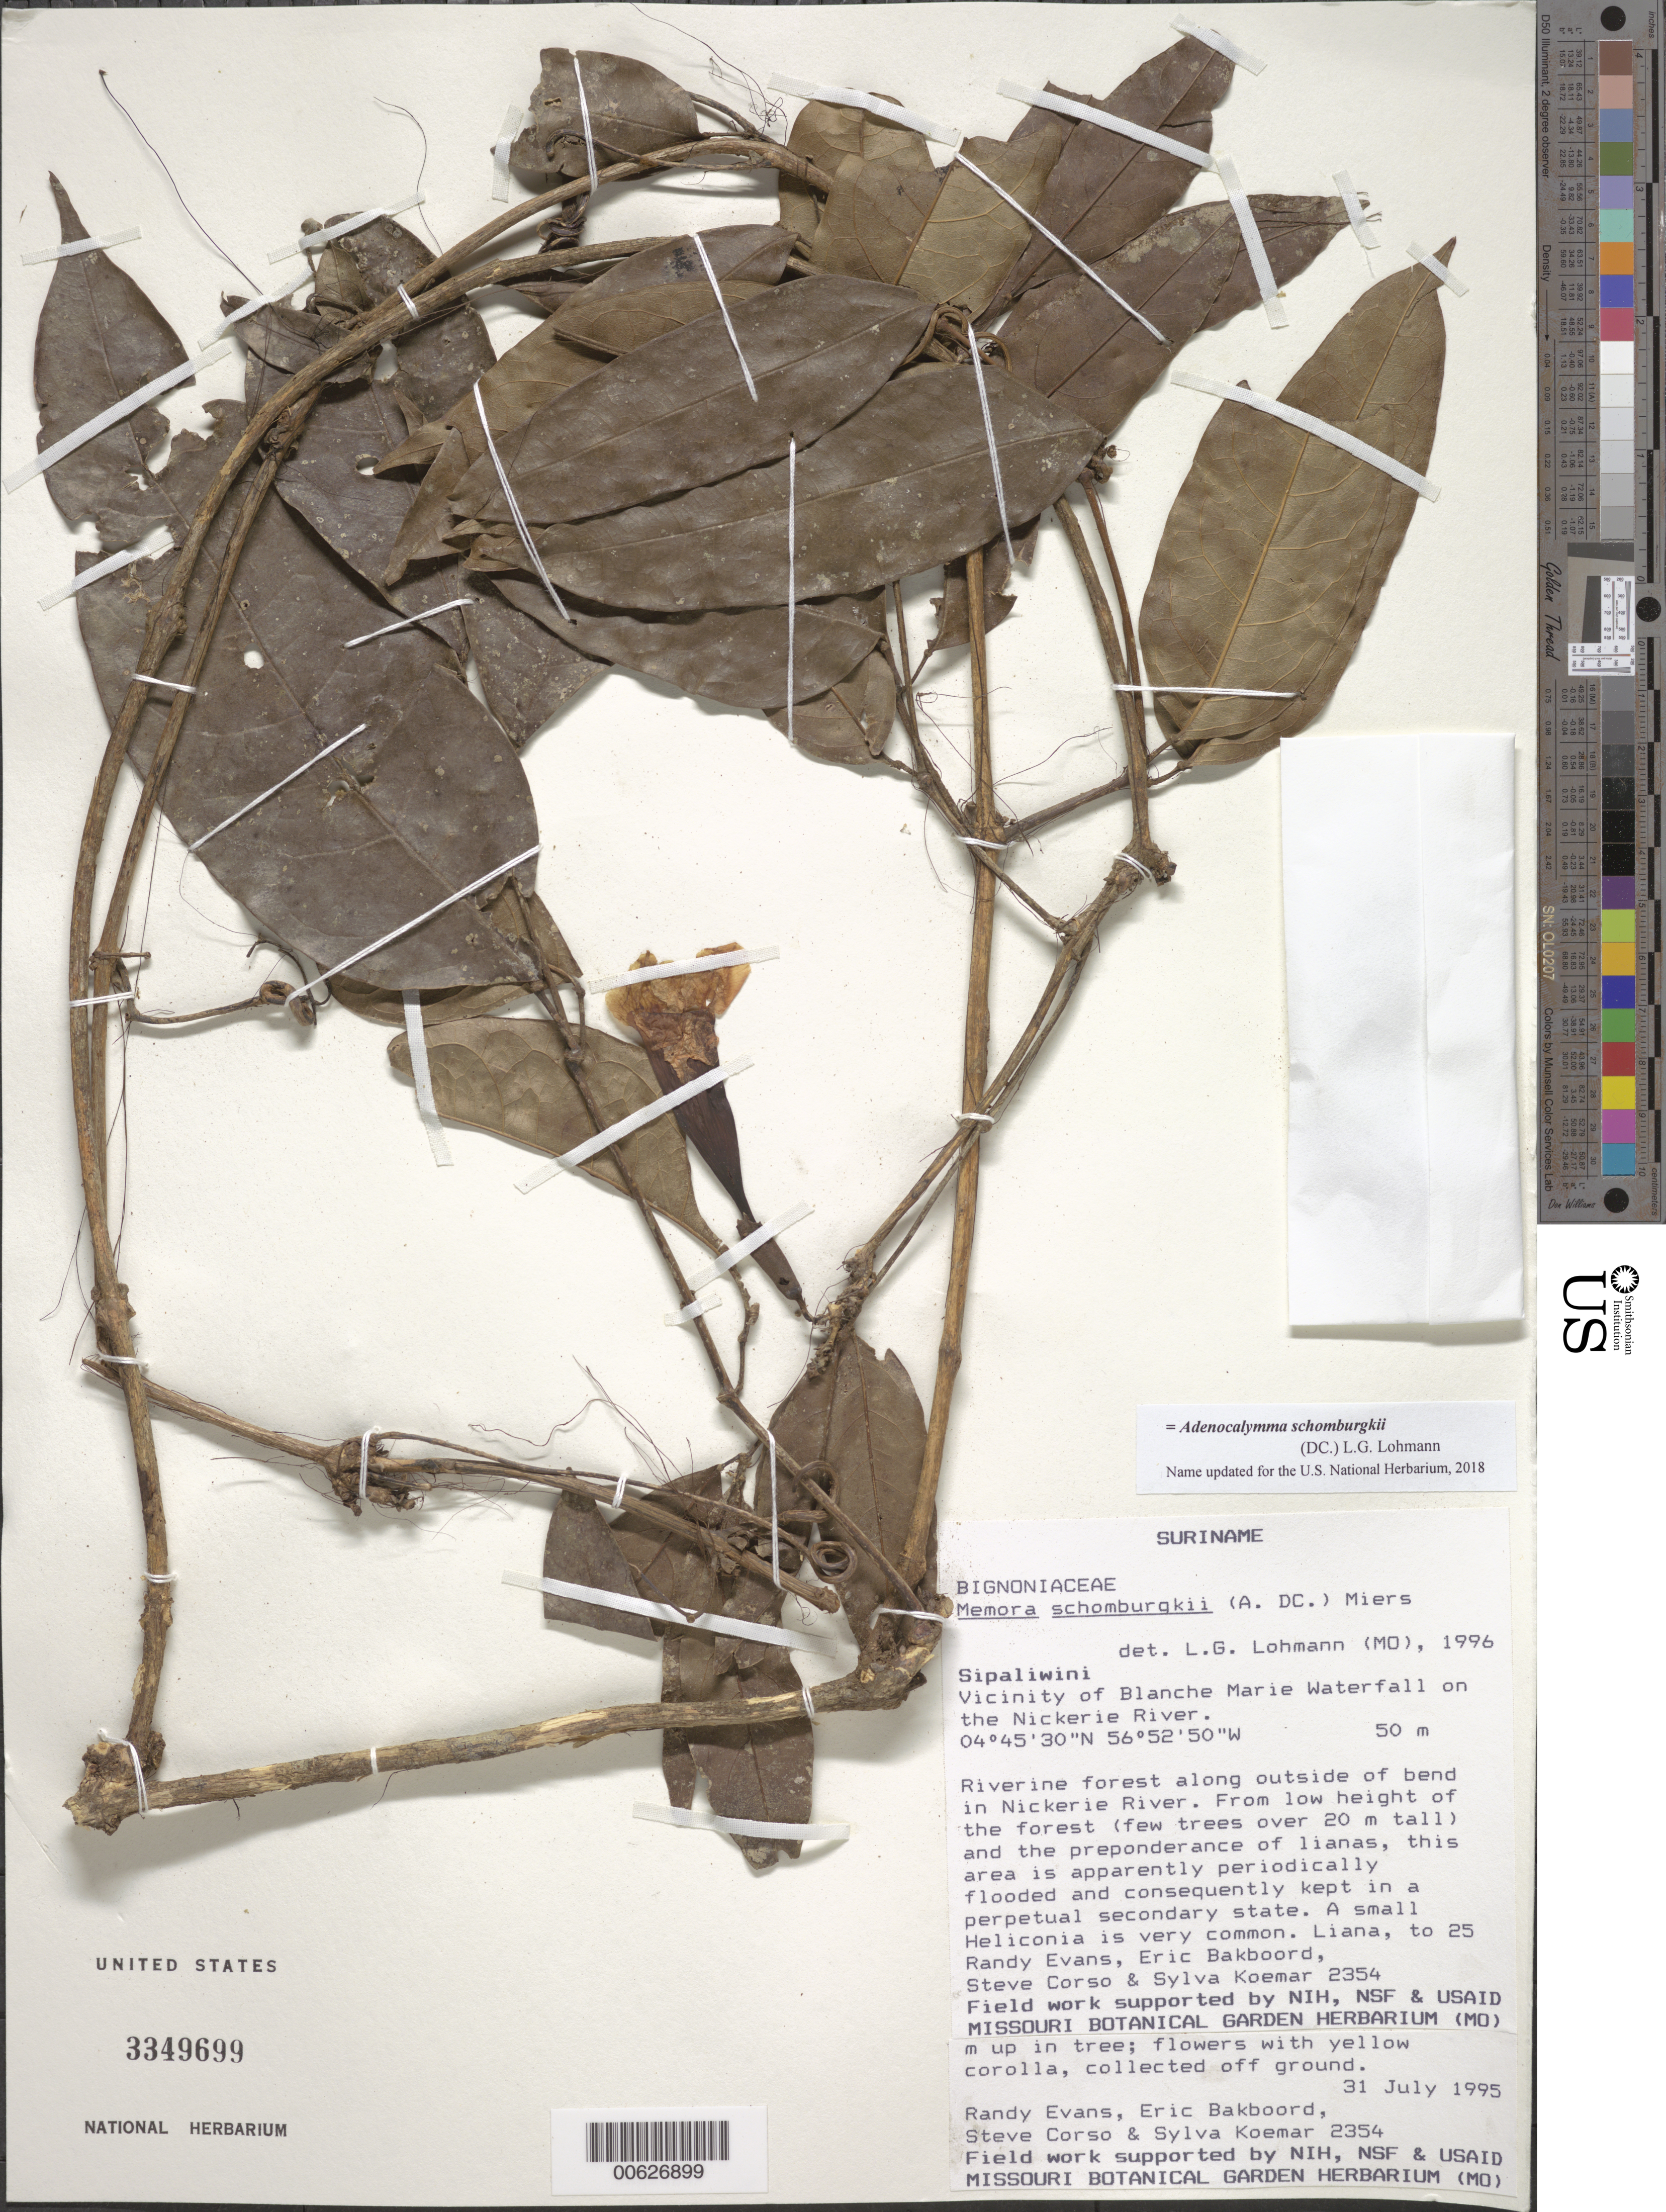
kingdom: Plantae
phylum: Tracheophyta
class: Magnoliopsida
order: Lamiales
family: Bignoniaceae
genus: Adenocalymma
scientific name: Adenocalymma schomburgkii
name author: (DC.) L.G. Lohmann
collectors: R. Evans, E. Bakboord, S. Corso & S. Koemar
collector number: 2354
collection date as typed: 31-Jul-95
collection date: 1995-07-31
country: Suriname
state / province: Sipaliwini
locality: Blanche Marie Waterfall, vic., on Nickerie R.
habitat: Riverine forest along outside bend in river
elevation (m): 50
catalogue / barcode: US 3349699